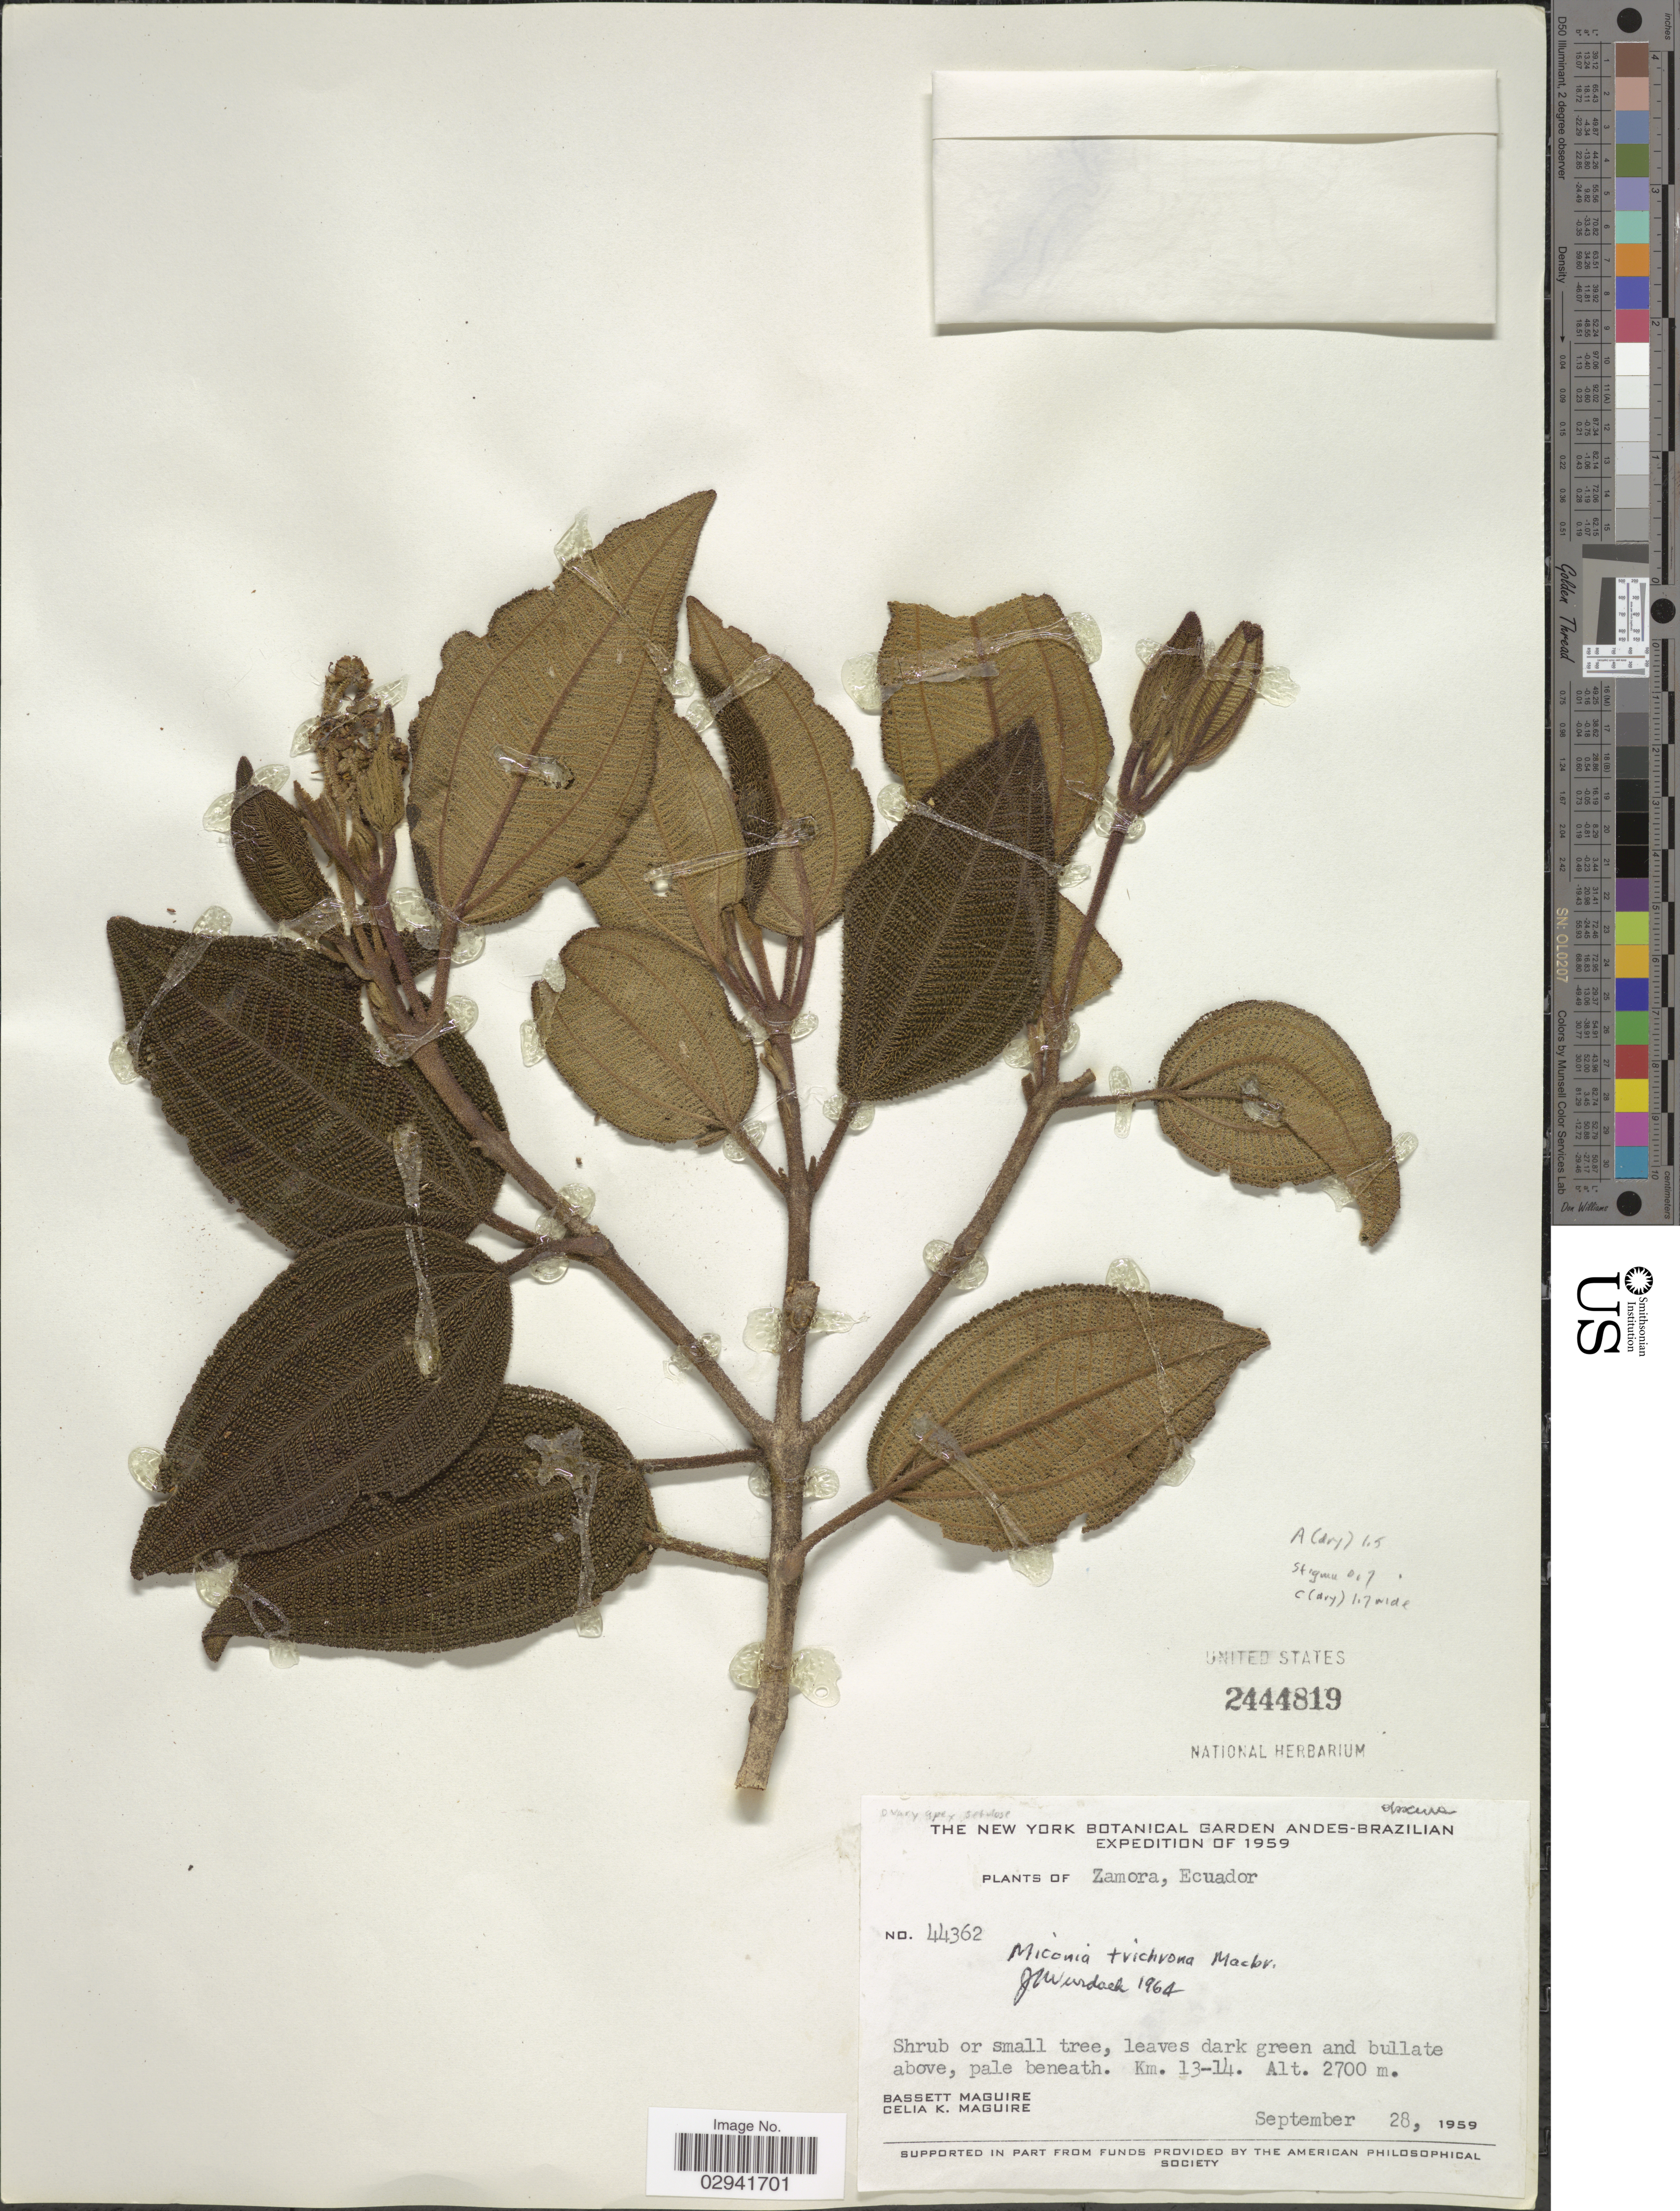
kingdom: Plantae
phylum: Tracheophyta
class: Magnoliopsida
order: Myrtales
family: Melastomataceae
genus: Miconia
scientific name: Miconia obscura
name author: (Bonpl.) Naudin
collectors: B. Maguire & C. K. Maguire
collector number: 44362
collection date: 1959-09-28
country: Ecuador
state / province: Zamora-Chinchipe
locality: Zamora. Km. 13-14.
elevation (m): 2700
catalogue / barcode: US 2444819